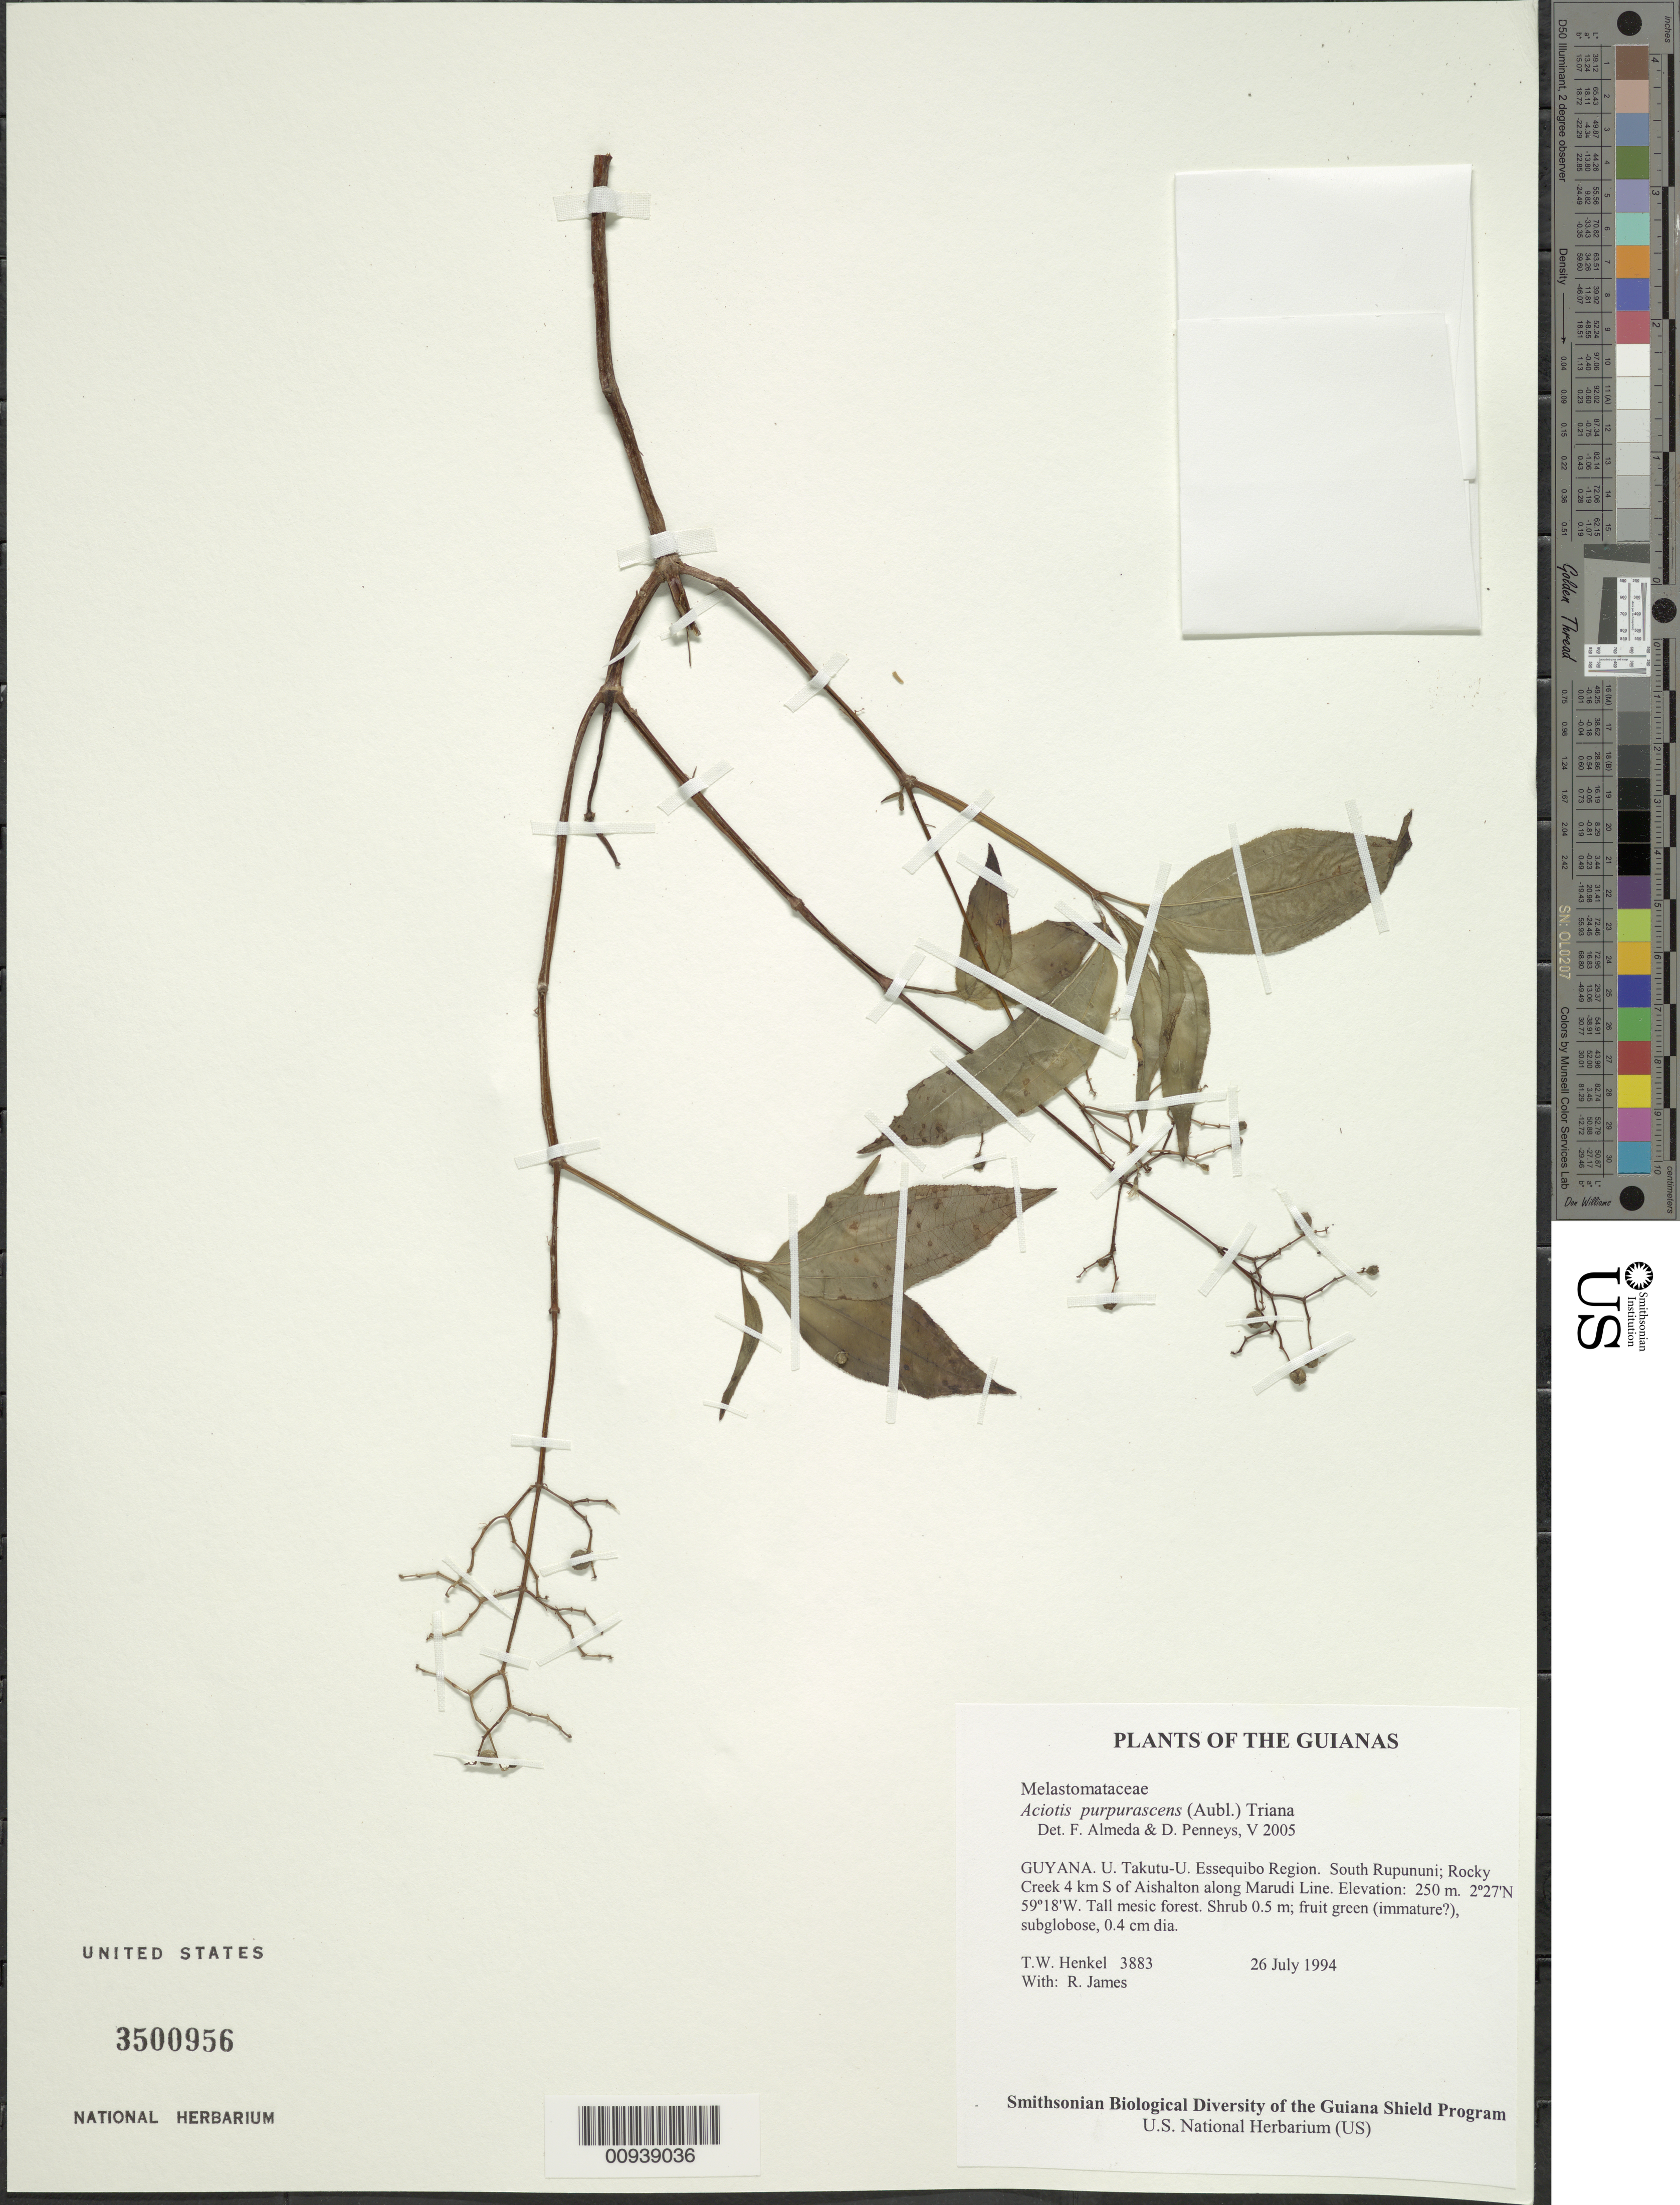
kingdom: Plantae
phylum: Tracheophyta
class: Magnoliopsida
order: Myrtales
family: Melastomataceae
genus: Aciotis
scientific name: Aciotis purpurascens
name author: (Aubl.) Triana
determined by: Almeda, F.; Penneys, D. S.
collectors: T. Henkel & R. James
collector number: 3883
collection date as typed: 26 July 1994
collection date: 1994-07-26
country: Guyana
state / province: U. Takutu-U. Essequibo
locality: South Rupununi; Rocky Creek 4 km S of Aishalton along Marudi Line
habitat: Tall mesic forest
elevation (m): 250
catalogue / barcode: US 3500956